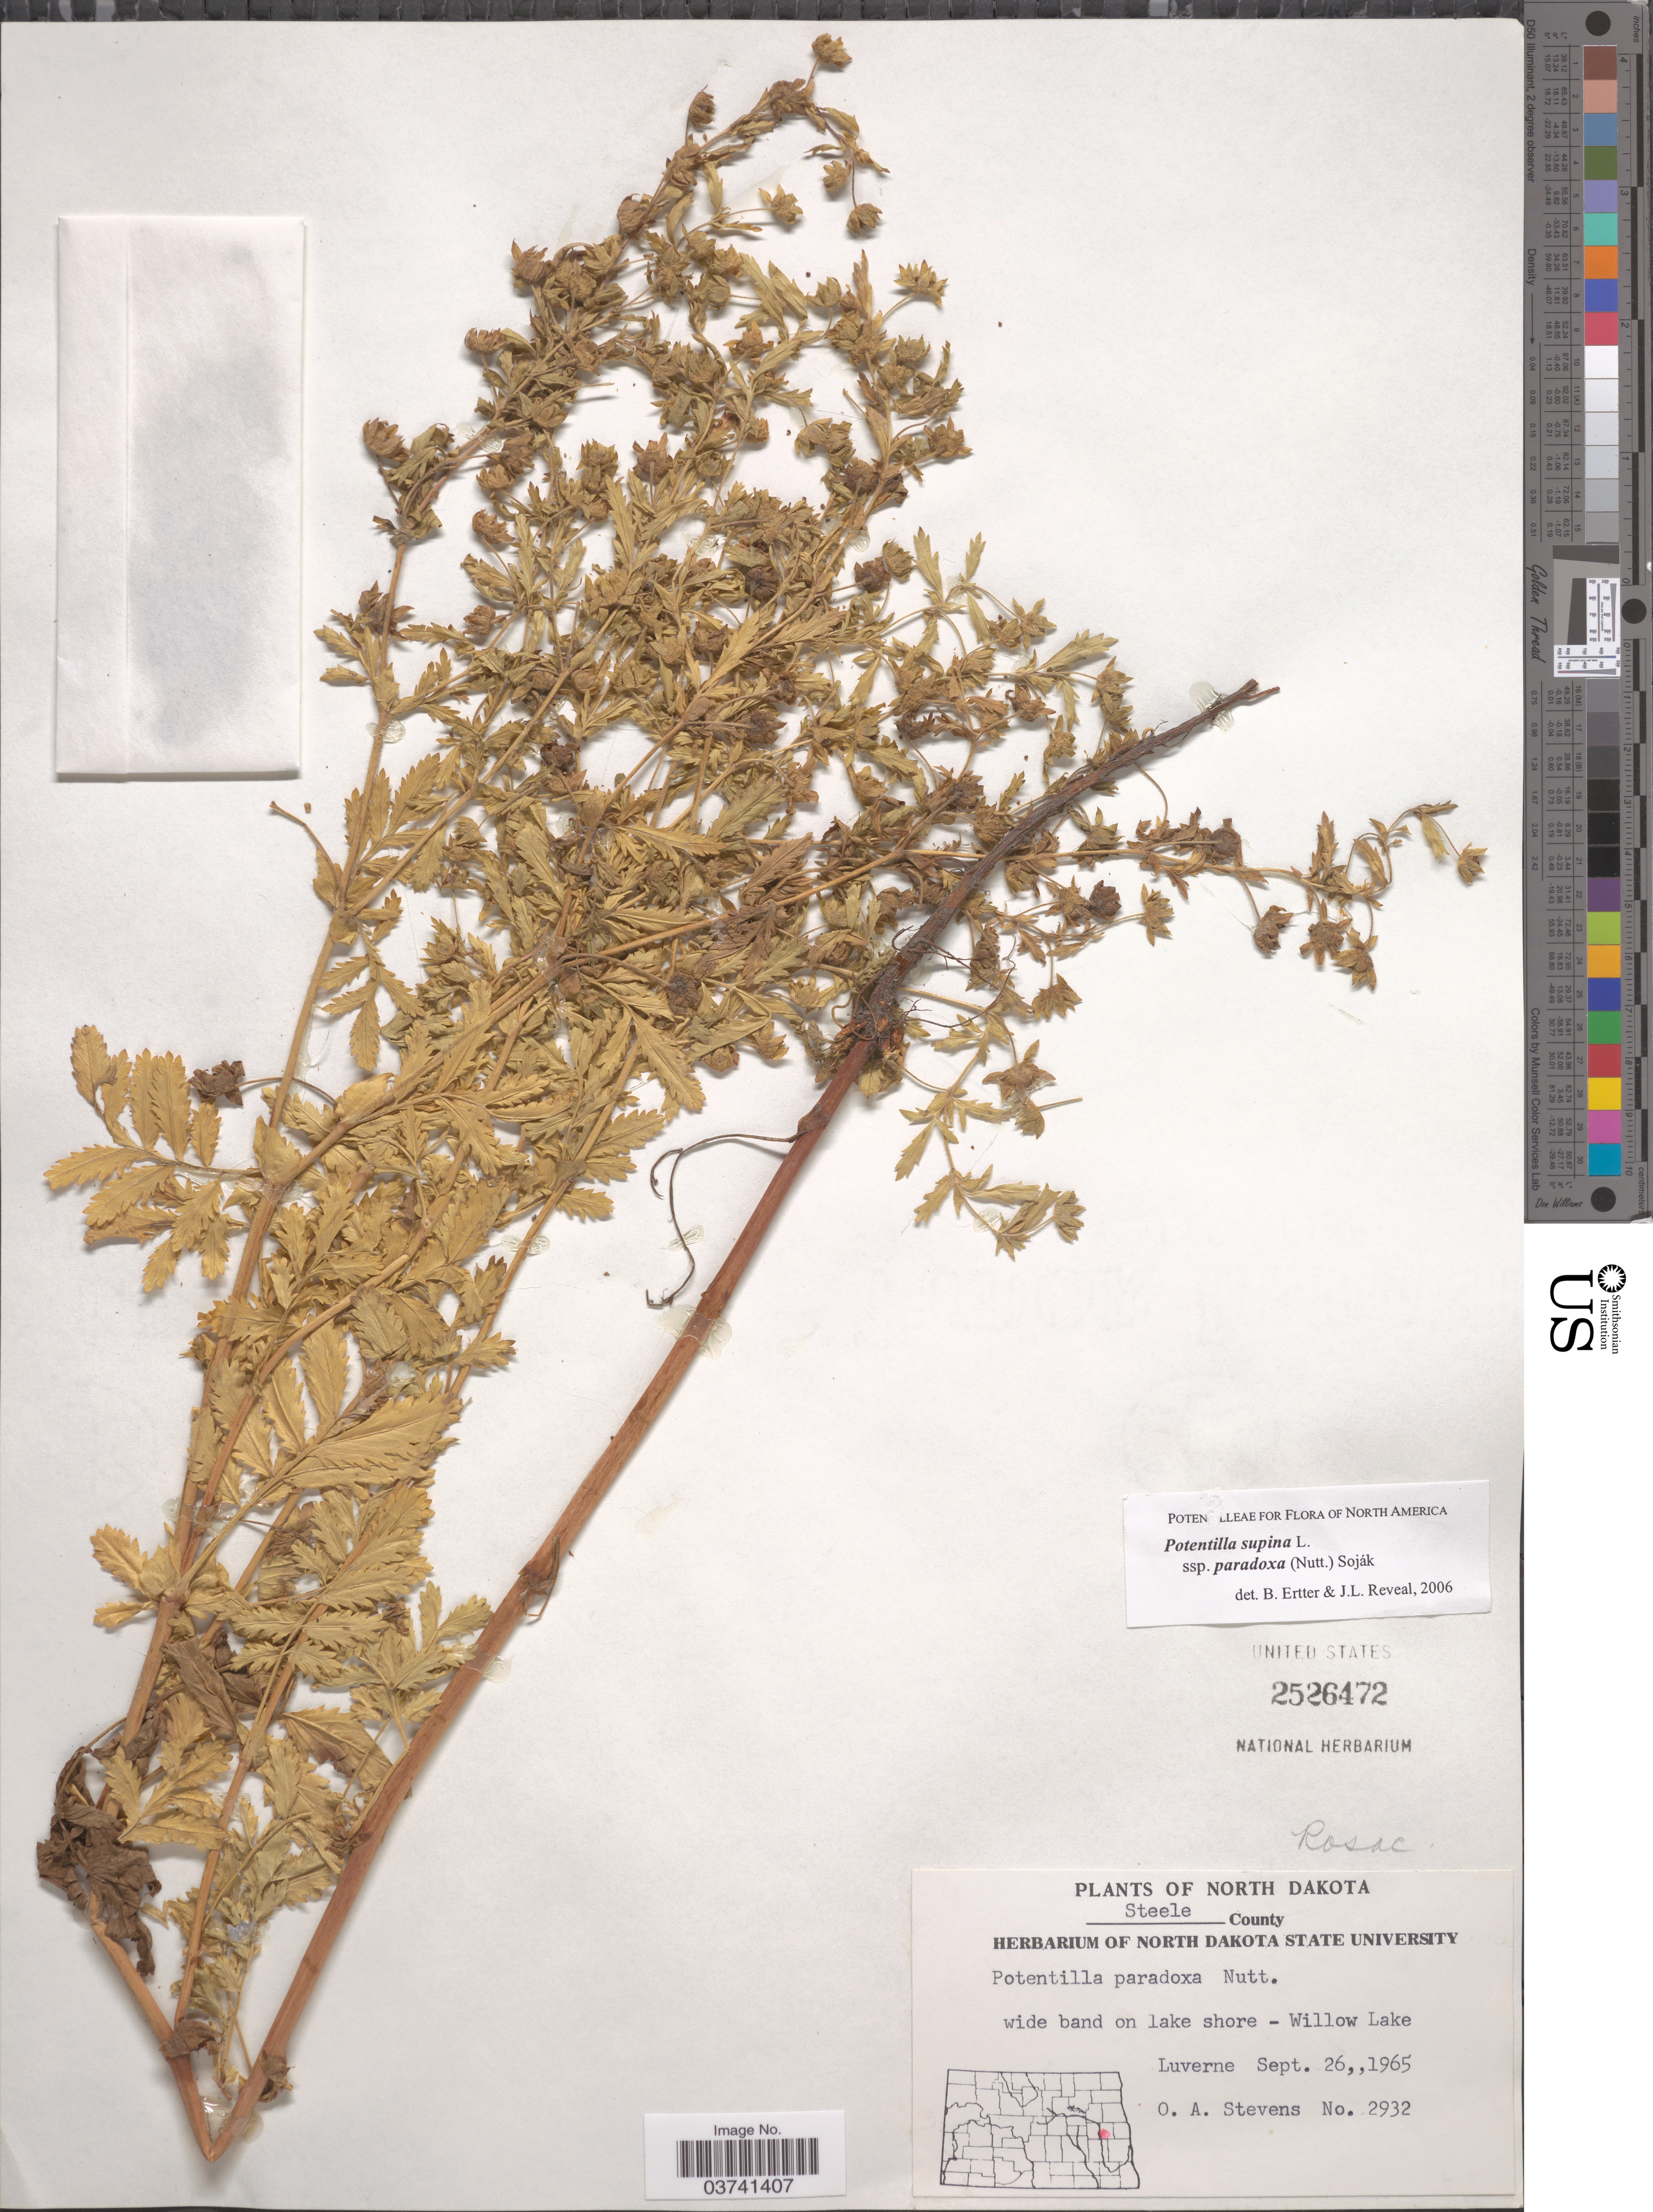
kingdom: Plantae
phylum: Tracheophyta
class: Magnoliopsida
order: Rosales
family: Rosaceae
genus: Potentilla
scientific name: Potentilla supina subsp. paradoxa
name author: (Nutt.) Soják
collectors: O. A. Stevens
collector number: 2932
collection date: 1965-09-26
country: United States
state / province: North Dakota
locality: Steele County. Wide band on lake shore - Willow Lake. Luverne.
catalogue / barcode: US 2526472